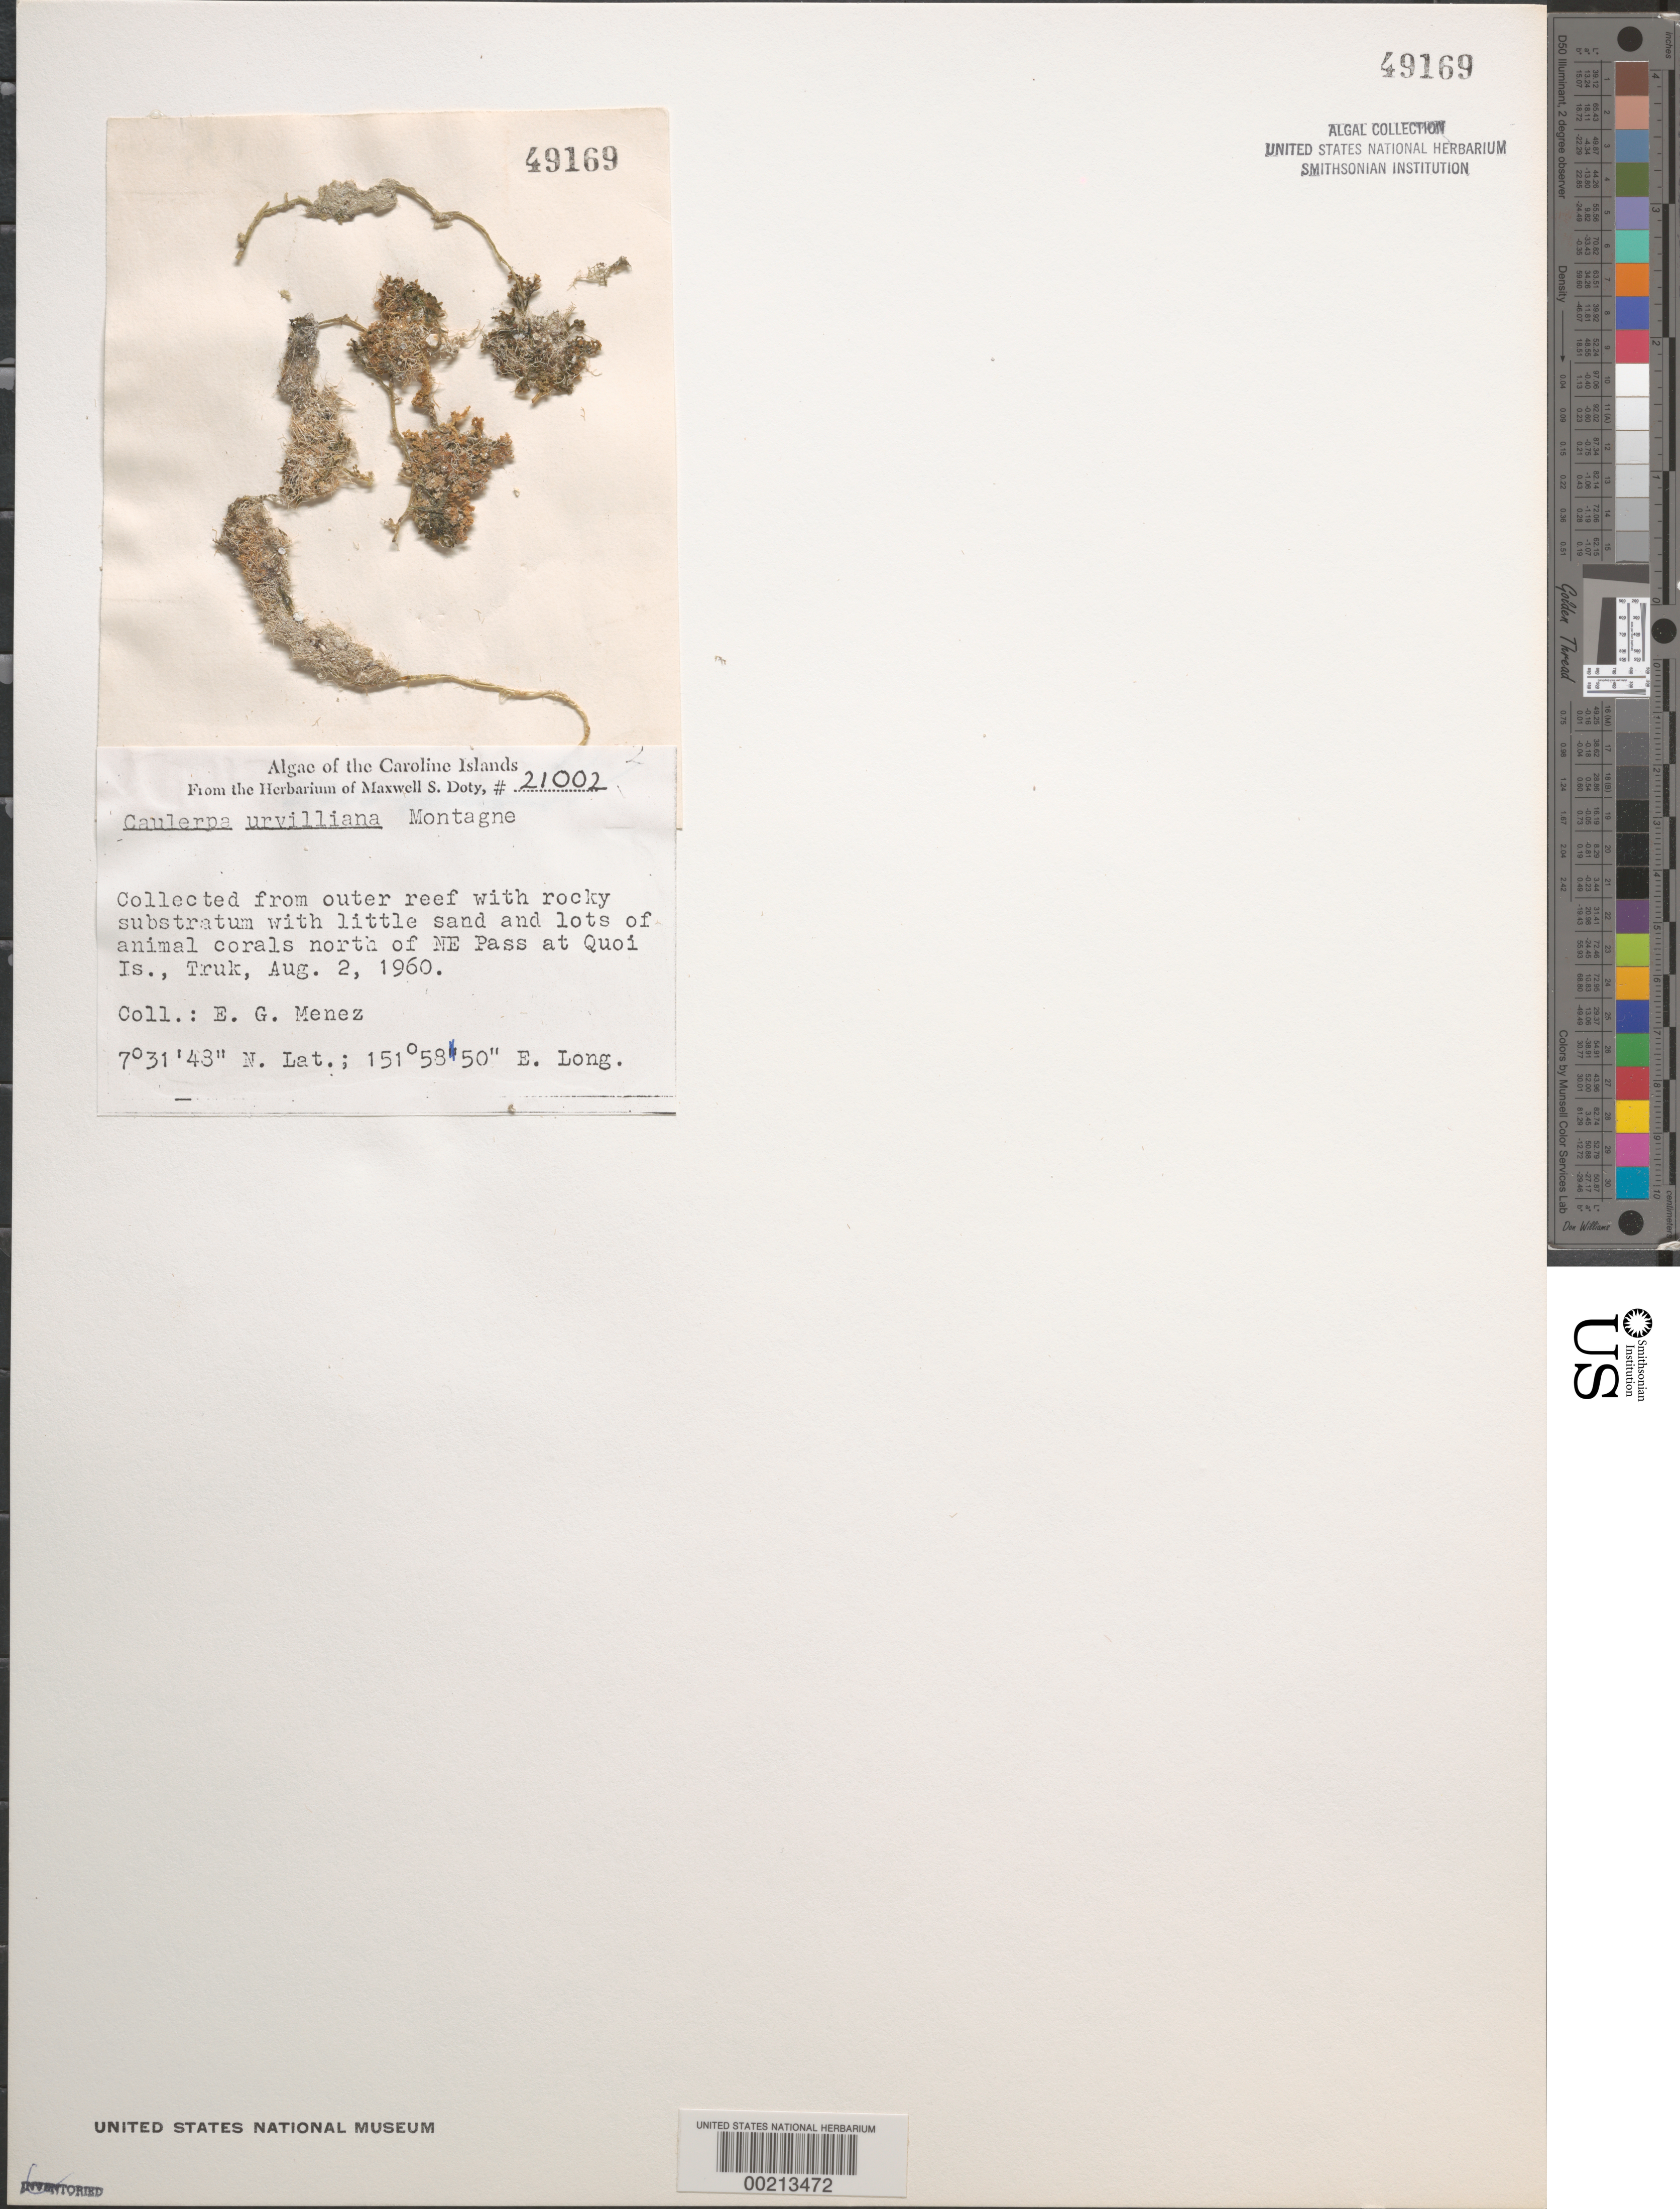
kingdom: Plantae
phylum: Chlorophyta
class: Ulvophyceae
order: Bryopsidales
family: Caulerpaceae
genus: Caulerpa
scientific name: Caulerpa urvilleana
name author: Mont.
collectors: Meñez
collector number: MSD 21002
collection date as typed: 02 Aug 1960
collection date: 1960-08-02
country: Micronesia, Federated States of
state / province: Truk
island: Truk (Chuuk) Is.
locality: Quoi Islet, N of Northeast Pass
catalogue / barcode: US 49169